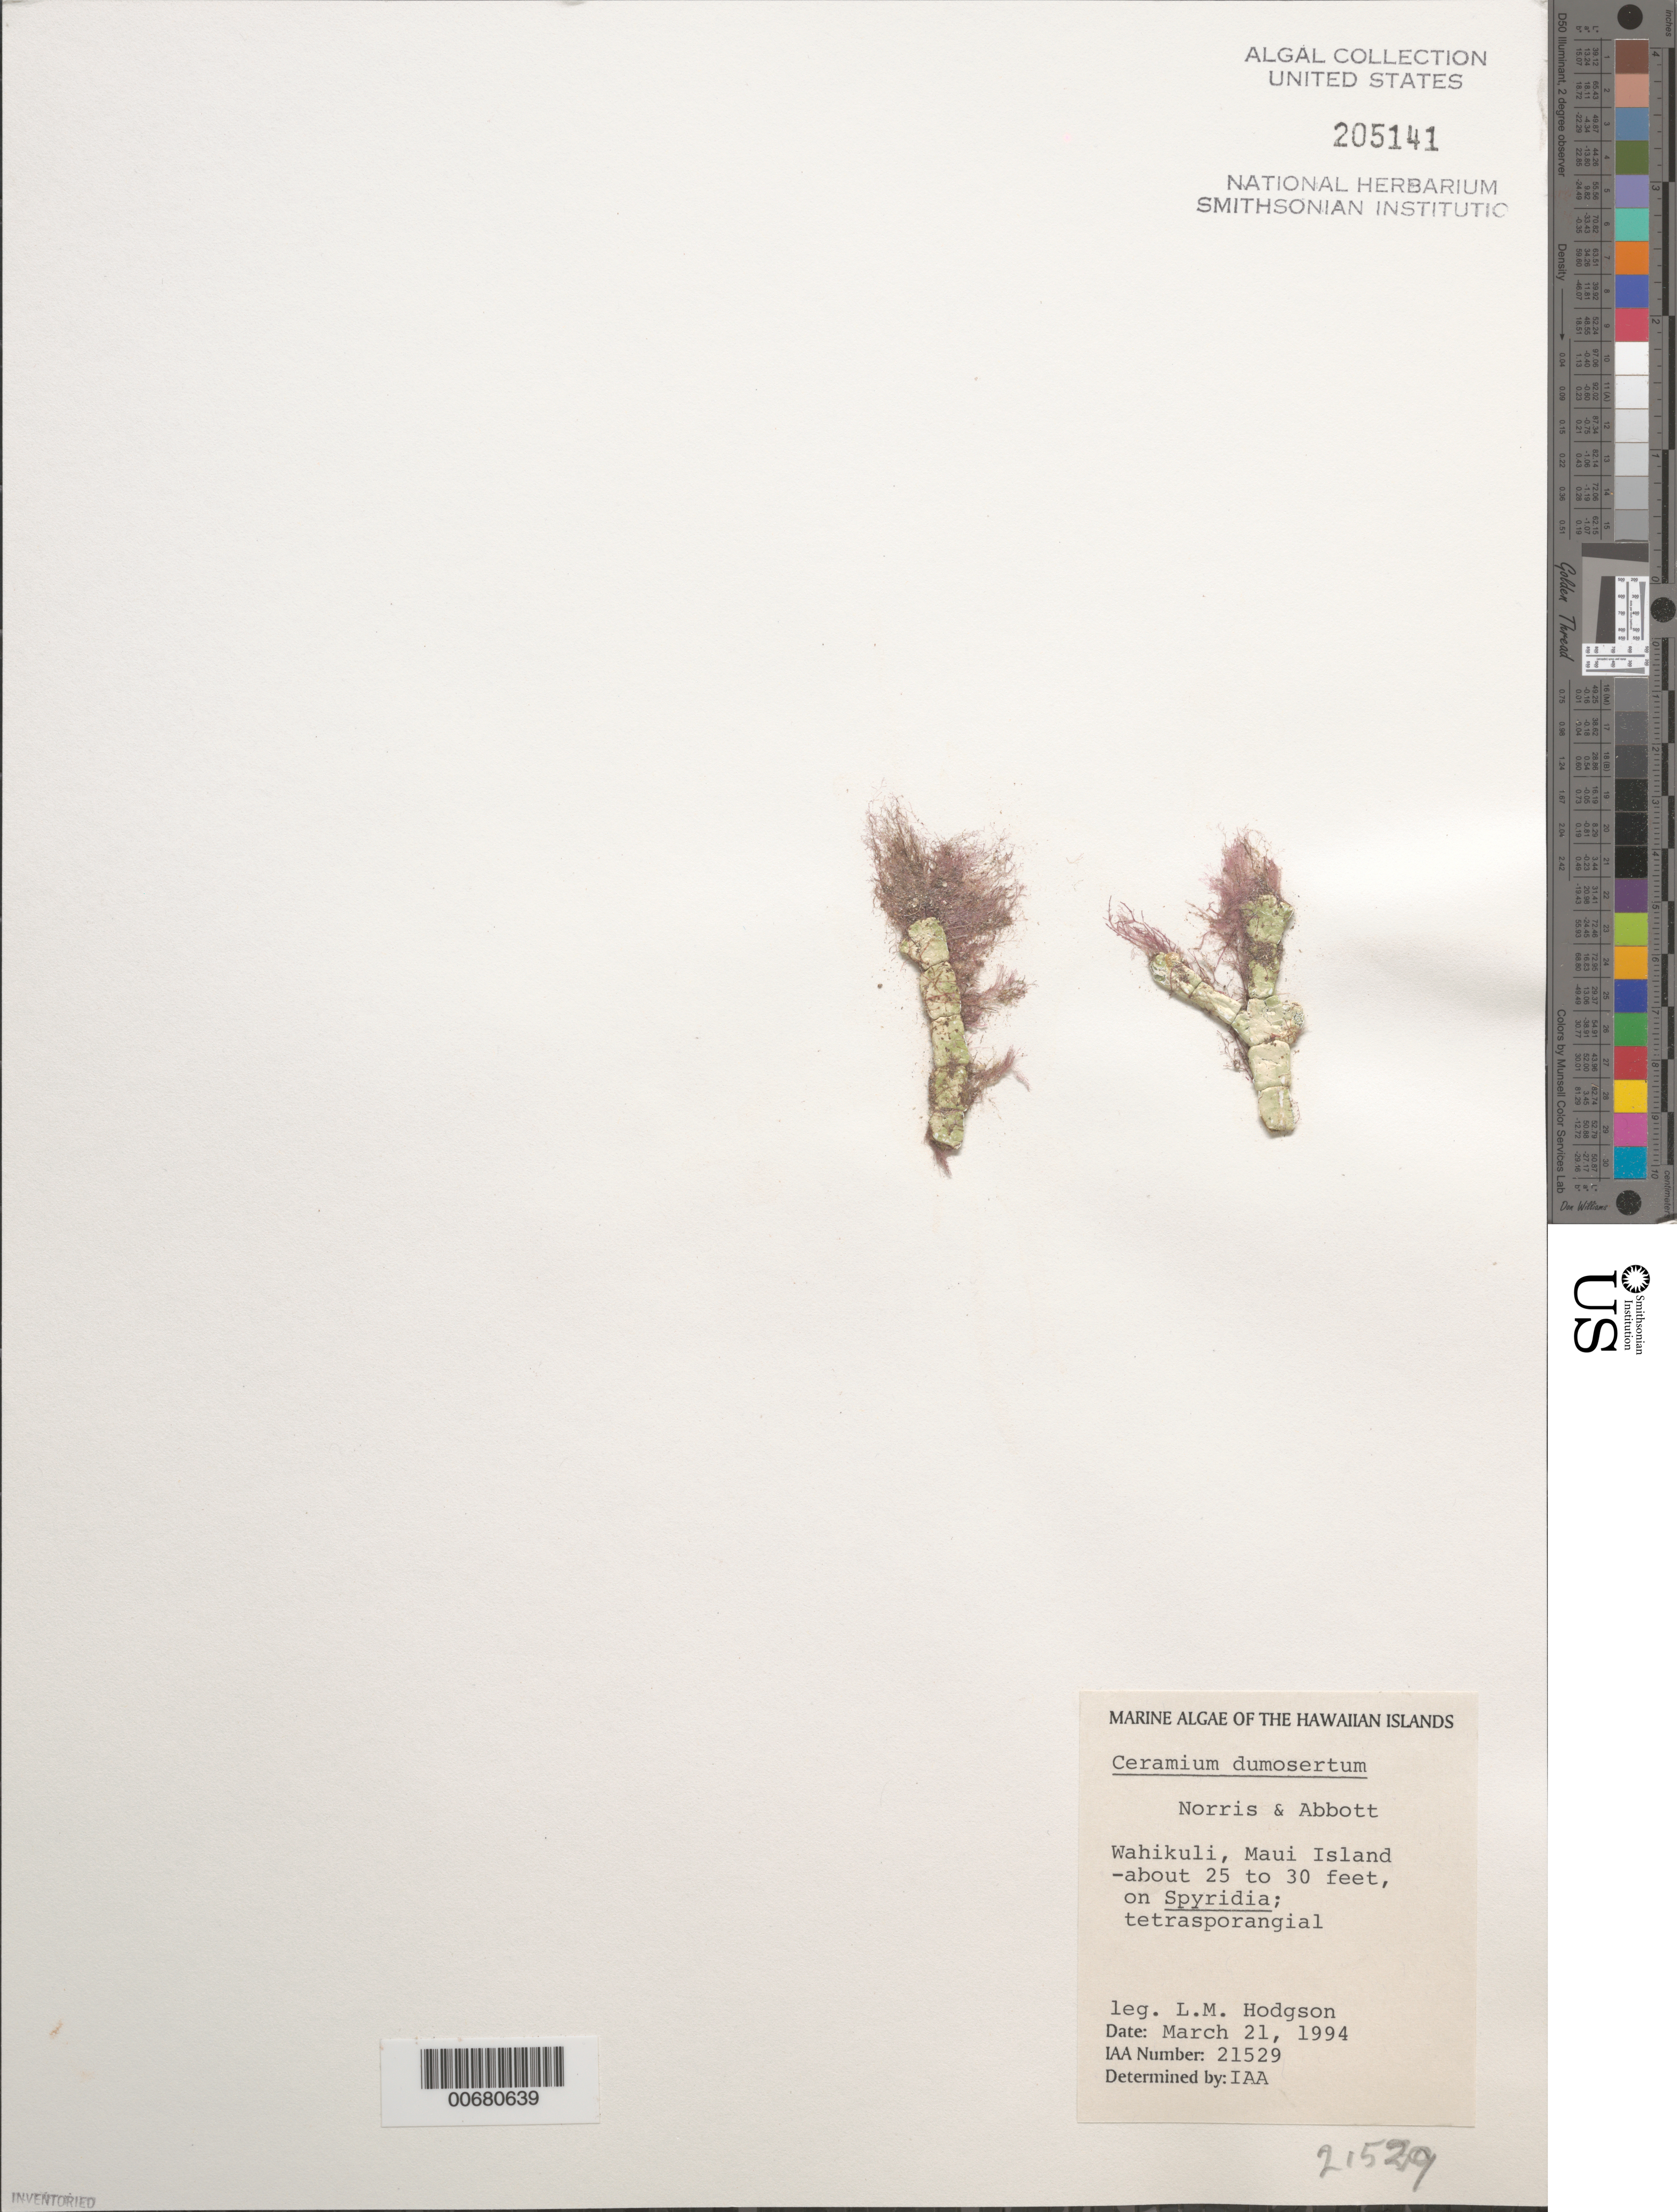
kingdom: Plantae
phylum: Rhodophyta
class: Florideophyceae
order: Ceramiales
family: Ceramiaceae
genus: Ceramium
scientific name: Ceramium dumosertum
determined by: Abbott, Isabella A.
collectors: L. M. Hodgson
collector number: IAA 21529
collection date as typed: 21 Mar 1994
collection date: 1994-03-21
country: United States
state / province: Hawaii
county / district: Maui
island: Maui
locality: Wahikuli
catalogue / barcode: US 205141